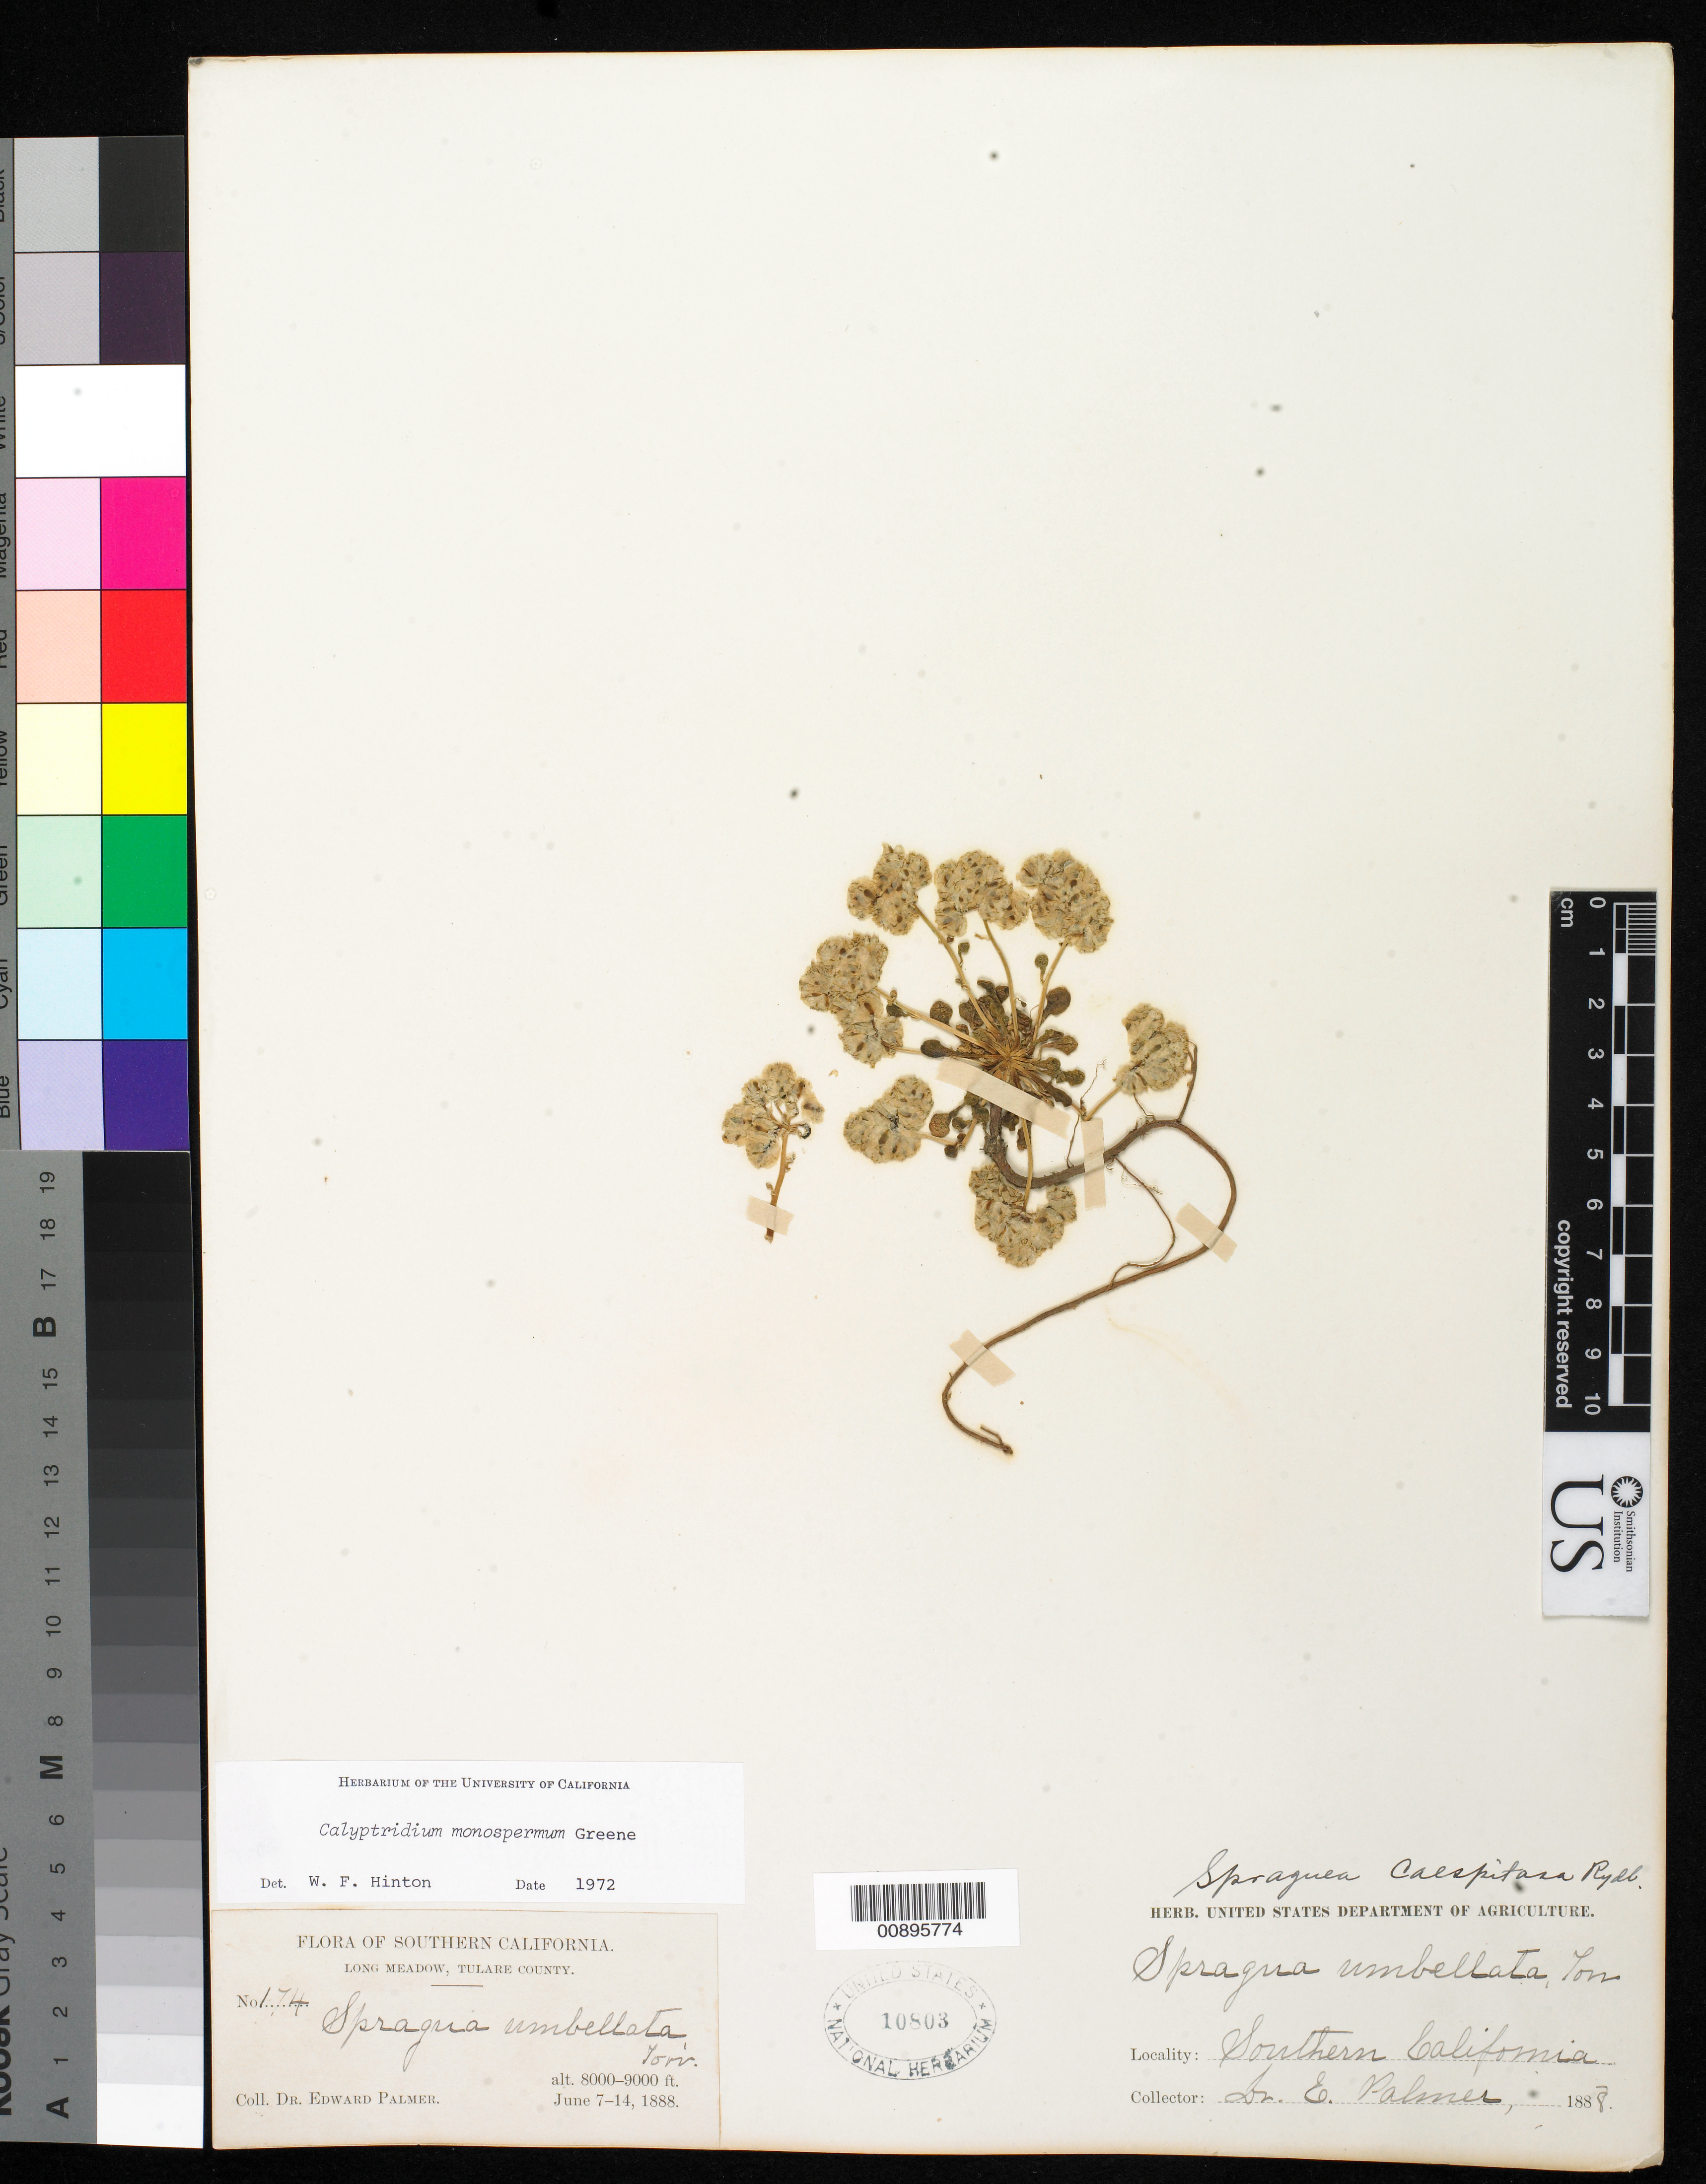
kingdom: Plantae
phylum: Tracheophyta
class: Magnoliopsida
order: Caryophyllales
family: Montiaceae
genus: Calyptridium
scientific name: Calyptridium monospermum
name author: Greene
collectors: E. Palmer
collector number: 174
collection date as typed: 07 Jun 1888 to 14 Jun 1888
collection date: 1888-06-07/1888-06-14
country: United States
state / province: California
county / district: Tulare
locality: Long Meadow, Tulare County, California.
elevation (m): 2438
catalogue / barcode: US 10803